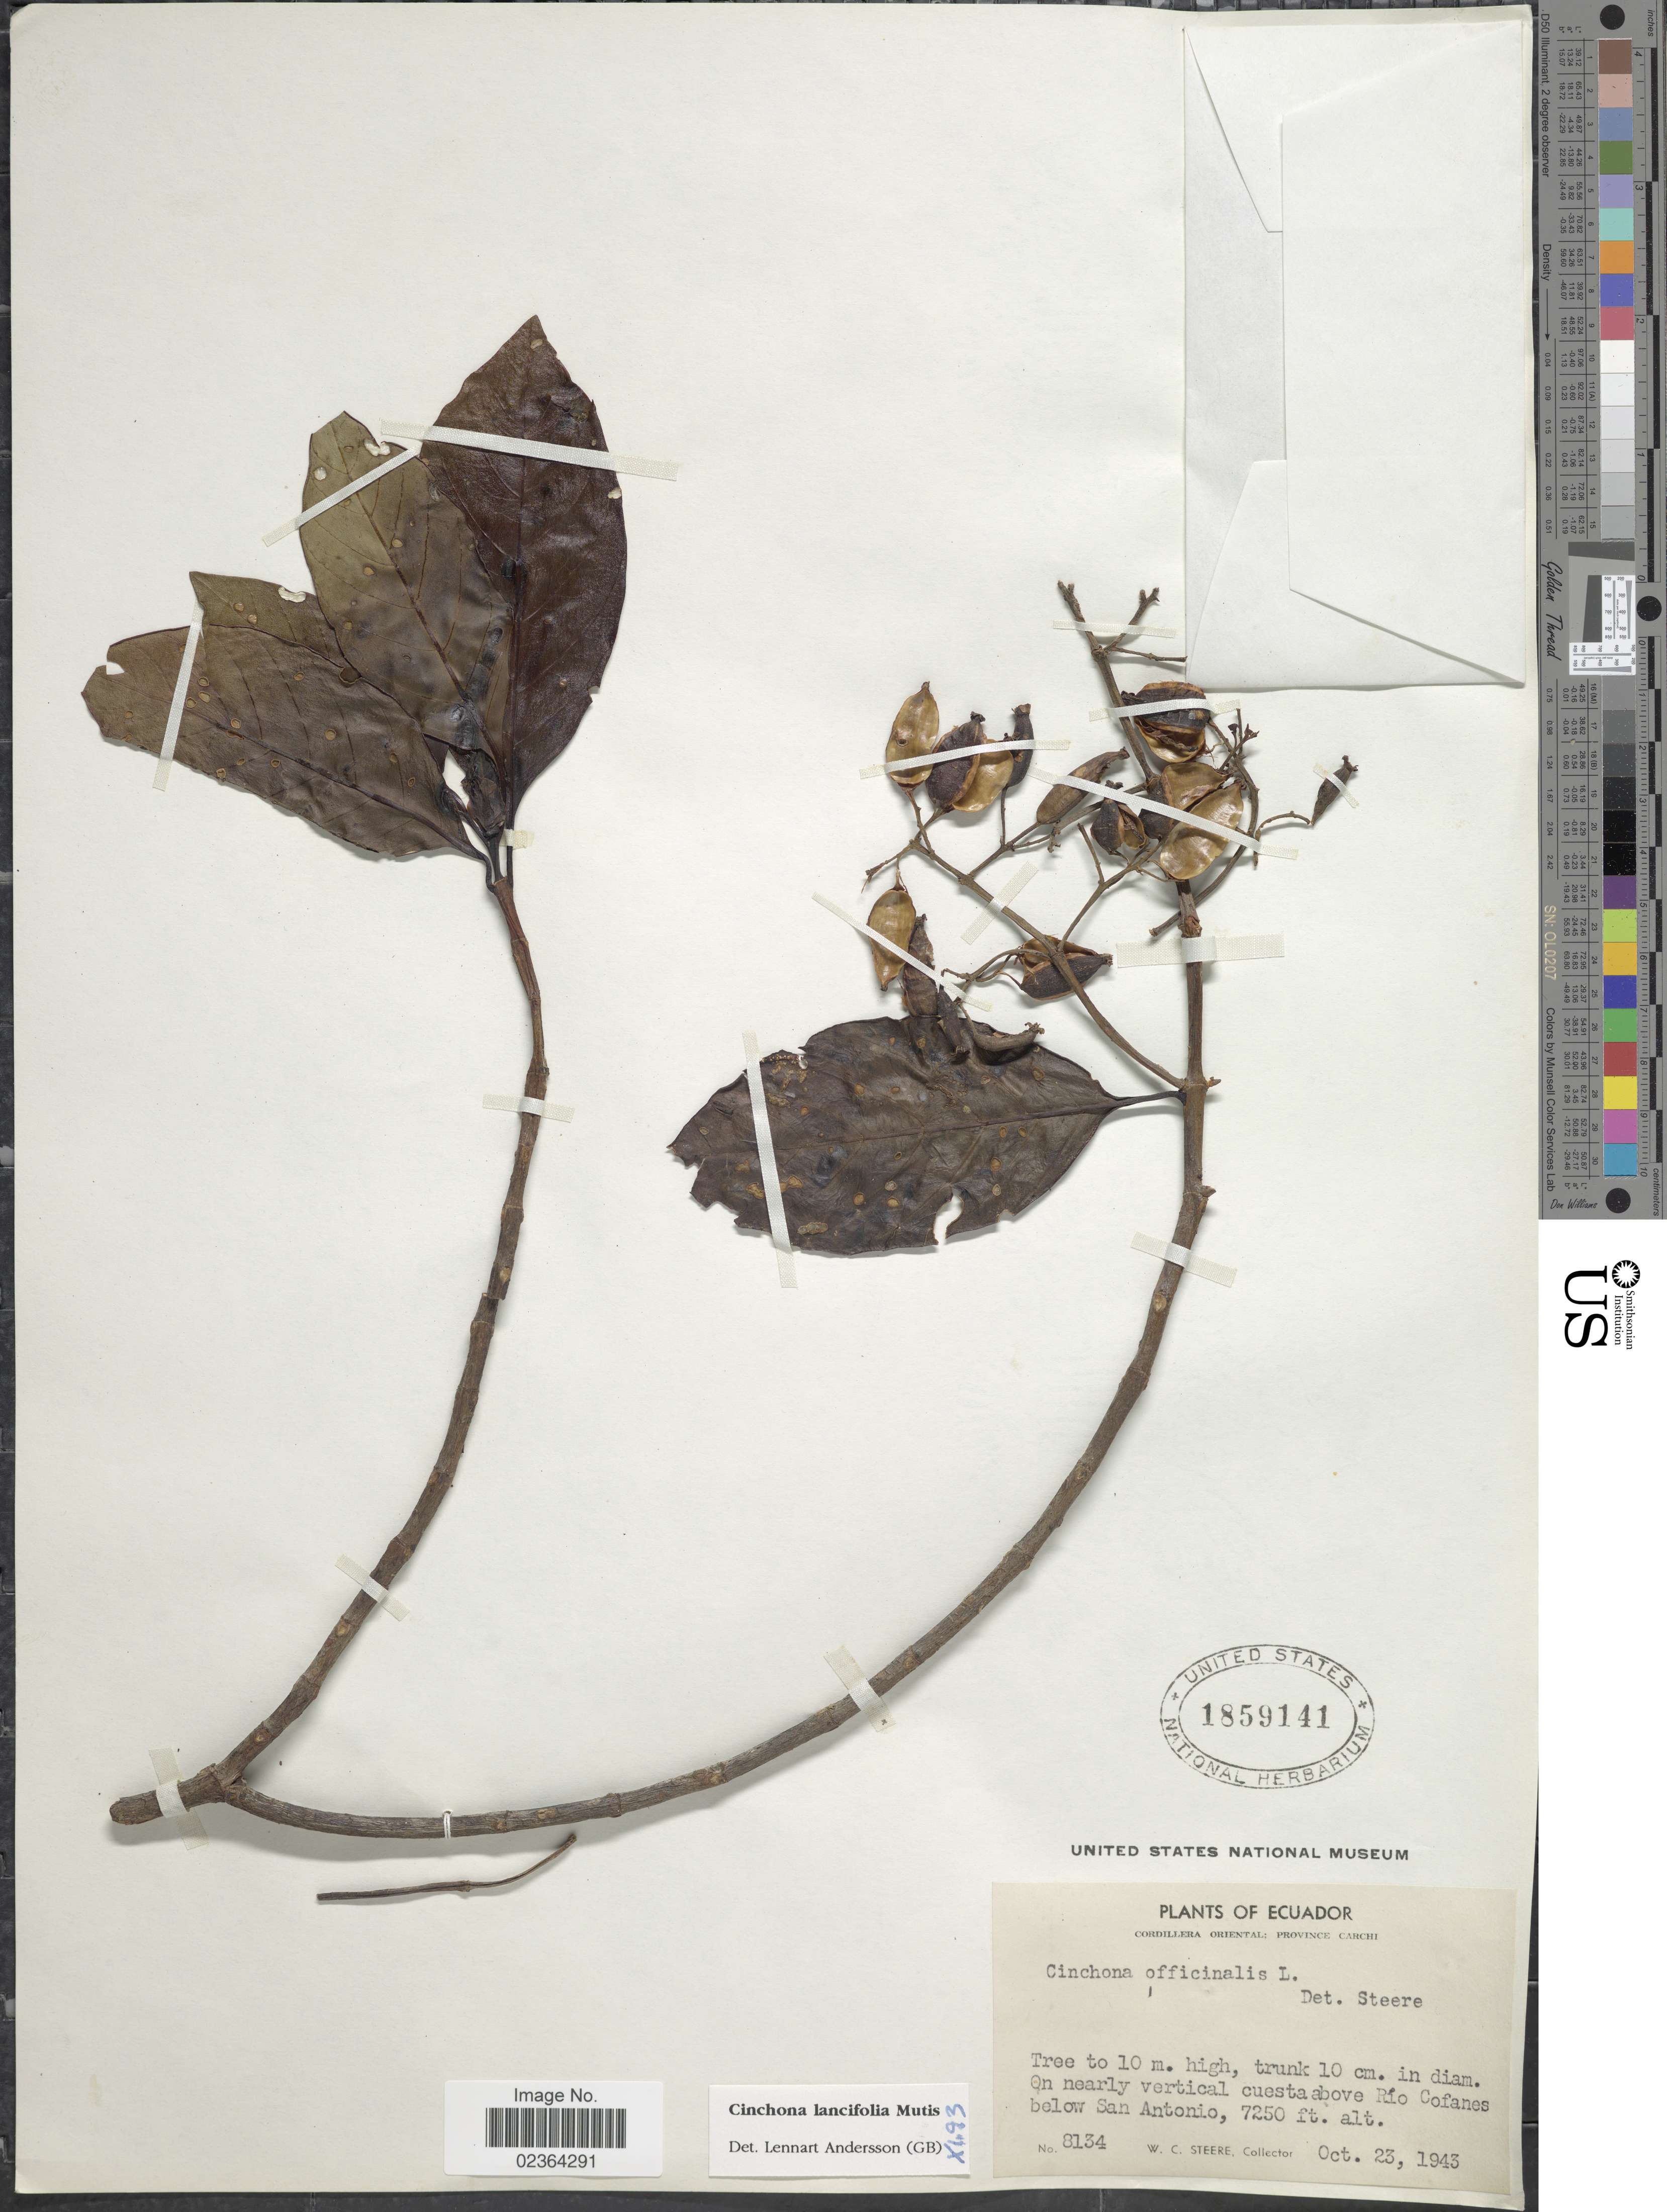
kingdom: Plantae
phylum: Tracheophyta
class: Magnoliopsida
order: Gentianales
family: Rubiaceae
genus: Cinchona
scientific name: Cinchona lancifolia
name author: Mutis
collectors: W. C. Steere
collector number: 8134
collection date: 1943-10-23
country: Ecuador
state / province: Carchi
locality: Cordillera Oriental: Province Carchi, On nearly vertical cuesta above Rio Cofanes below San Antonio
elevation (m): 2210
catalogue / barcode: US 1859141